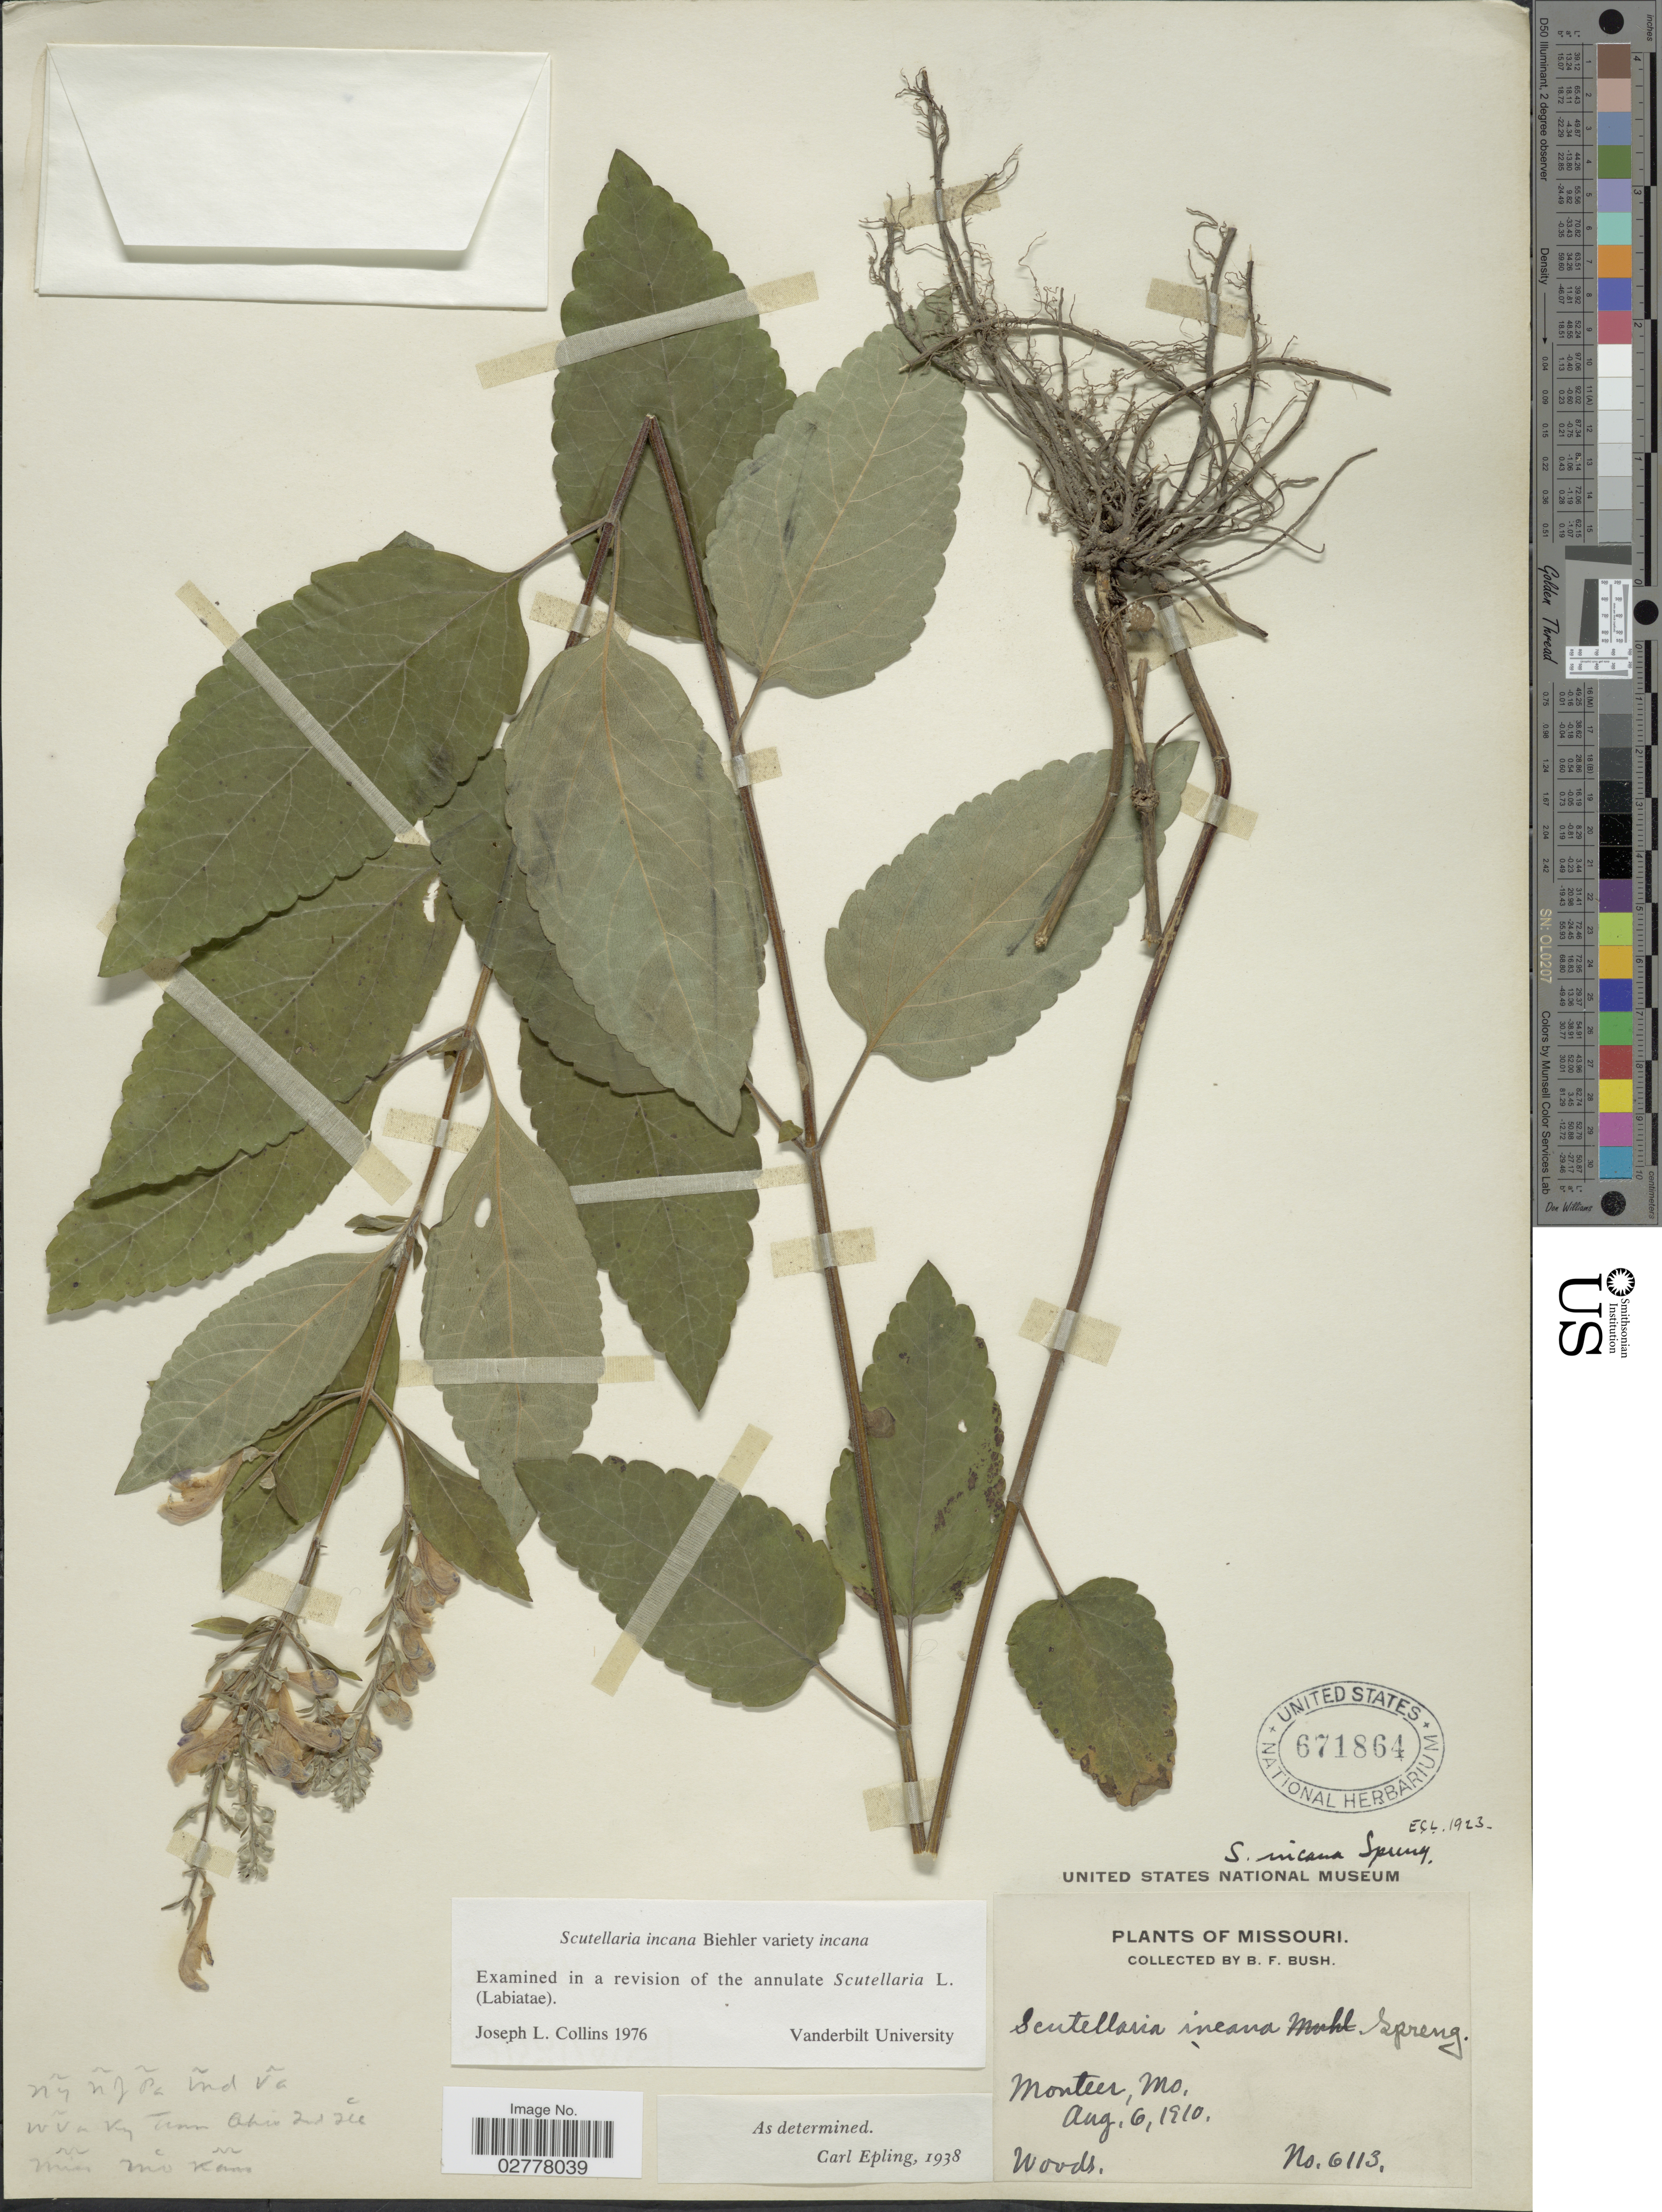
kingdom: Plantae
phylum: Tracheophyta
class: Magnoliopsida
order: Lamiales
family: Lamiaceae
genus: Scutellaria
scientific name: Scutellaria incana var. incana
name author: Biehler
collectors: B. F. Bush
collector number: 6113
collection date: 1910-08-06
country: United States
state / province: Missouri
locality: Monteer.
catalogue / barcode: US 671864